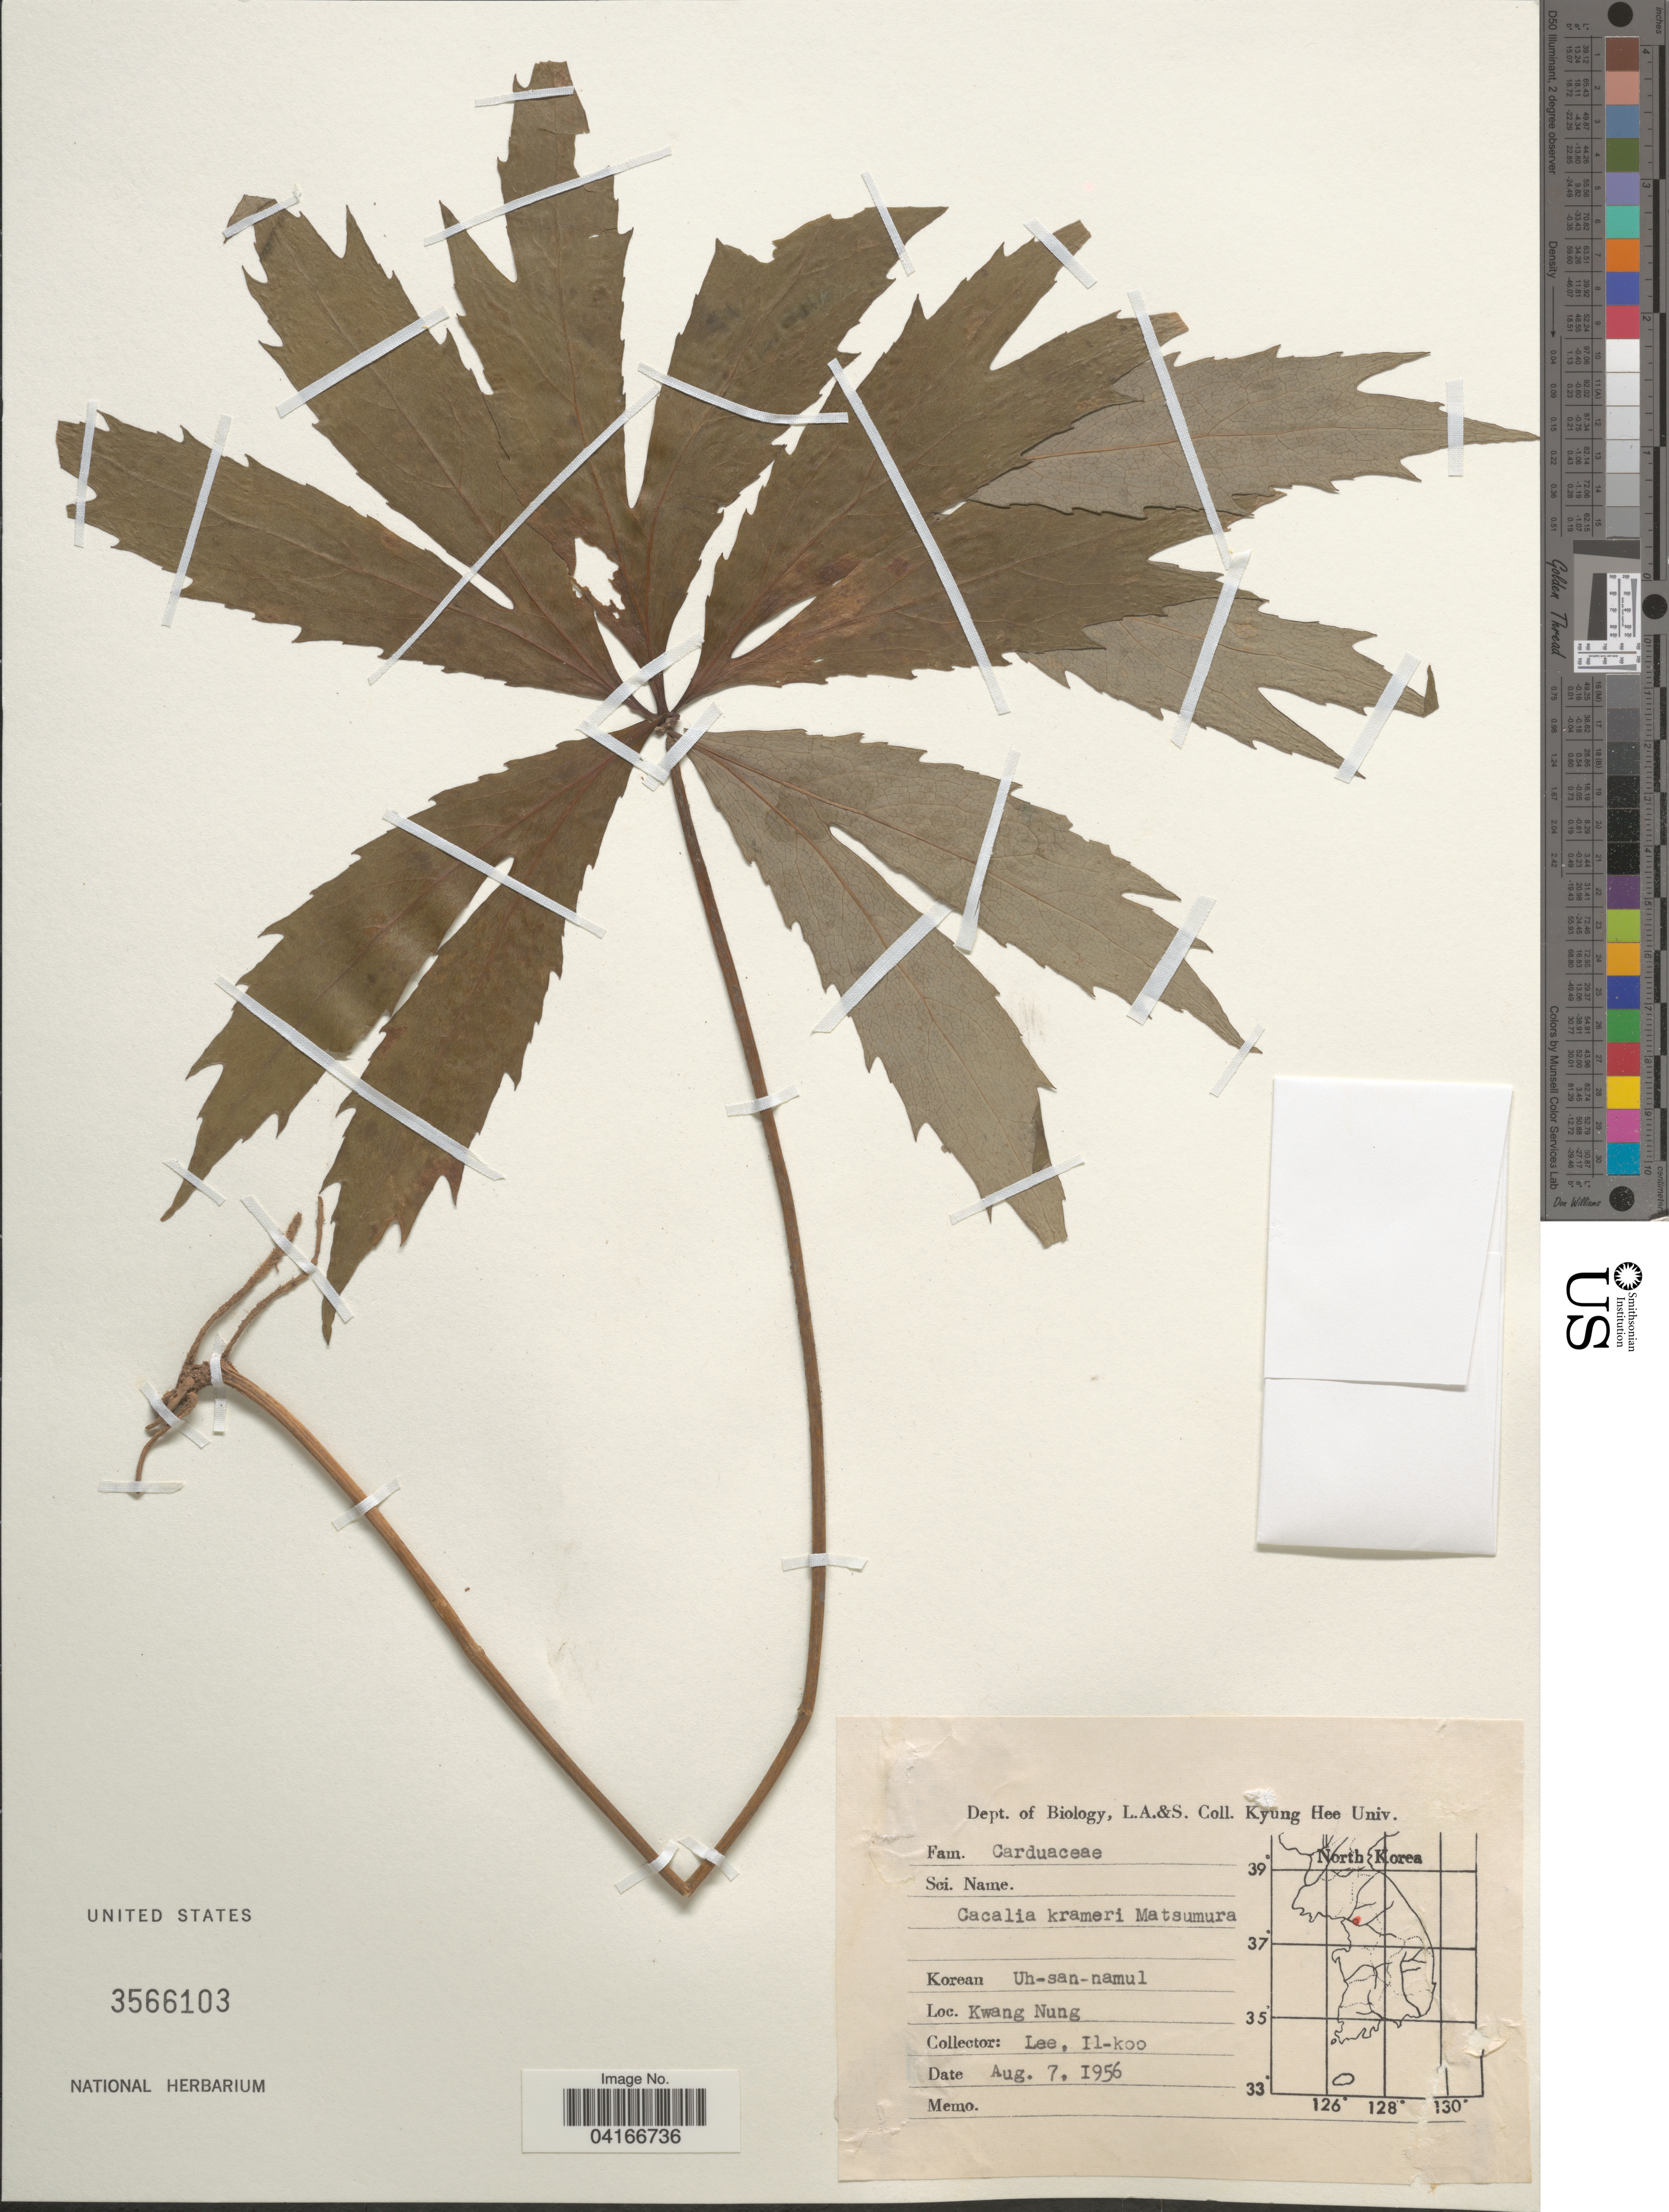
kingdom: Plantae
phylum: Tracheophyta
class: Magnoliopsida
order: Asterales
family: Asteraceae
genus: Cacalia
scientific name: Cacalia krameri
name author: (Franch. & Sav.) Matsum.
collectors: I. Lee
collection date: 1956-08-07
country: North Korea / South Korea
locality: Kwang Nung.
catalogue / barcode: US 3566103